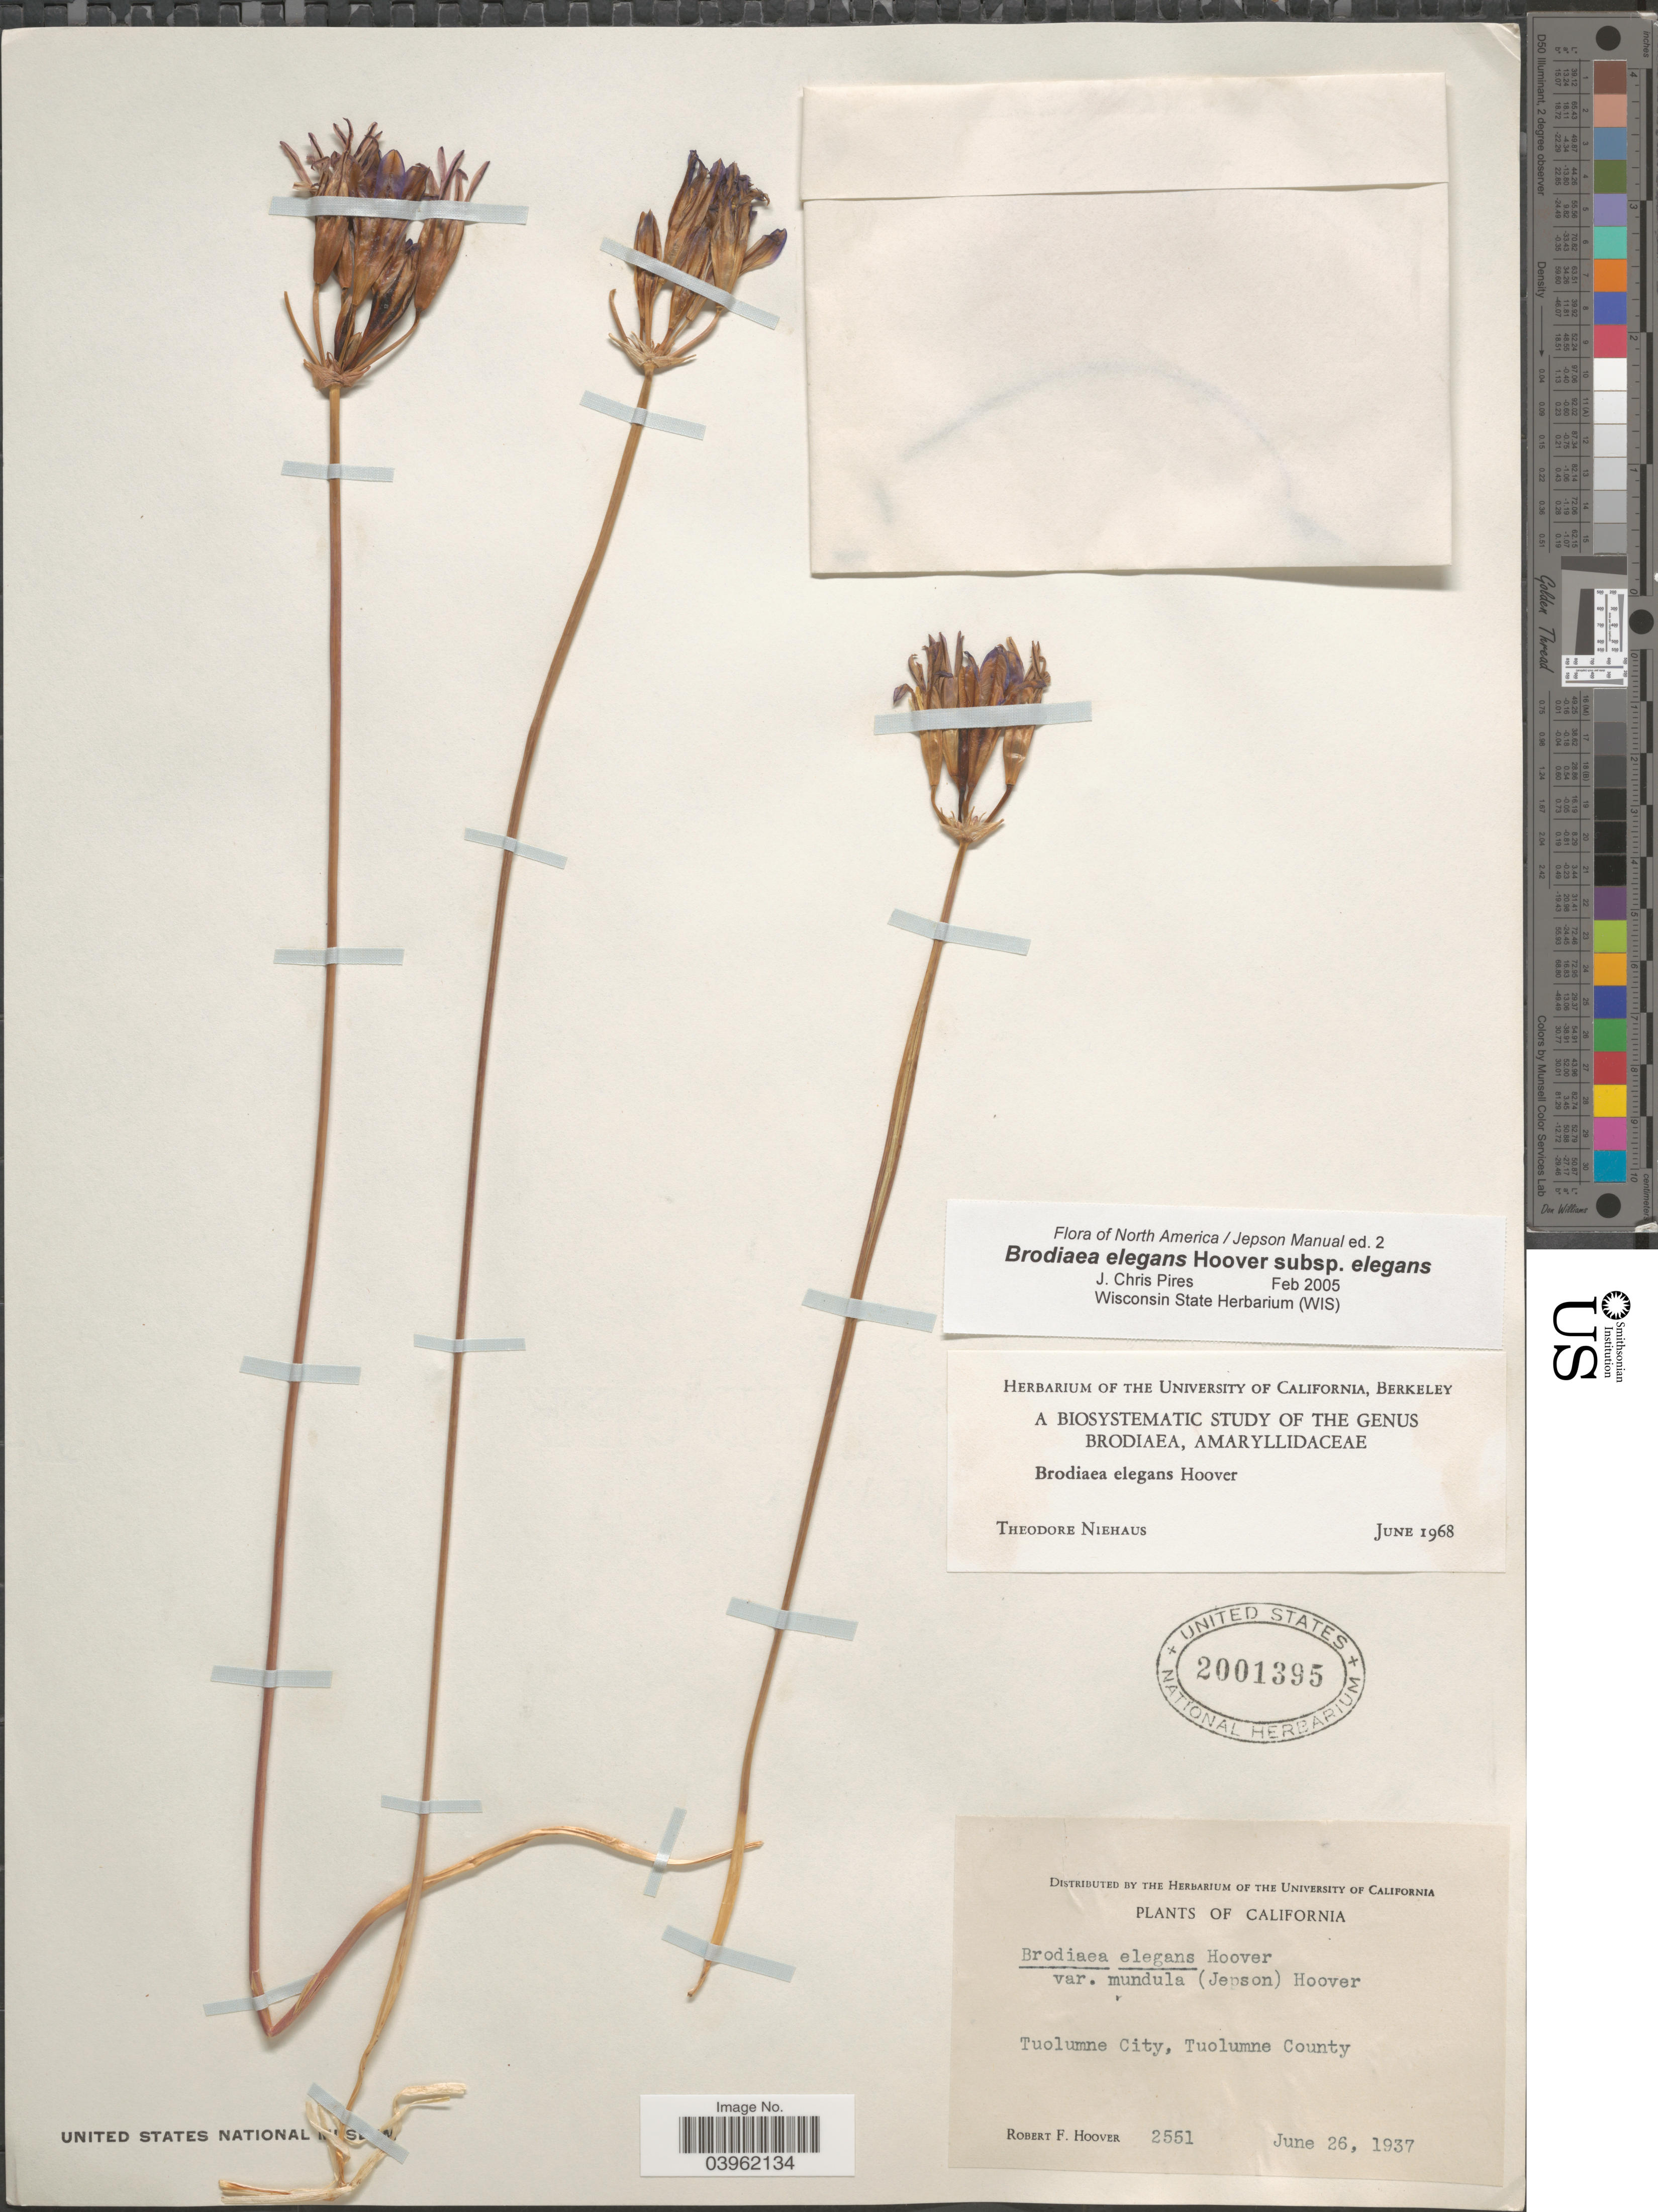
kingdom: Plantae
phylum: Tracheophyta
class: Liliopsida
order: Asparagales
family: Asparagaceae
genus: Brodiaea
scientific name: Brodiaea elegans subsp. elegans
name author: Hoover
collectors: R. F. Hoover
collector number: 2551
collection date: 1937-06-26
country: United States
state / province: California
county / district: Tuolumne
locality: Tuolumne City, Tuolumne County.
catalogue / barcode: US 2001395